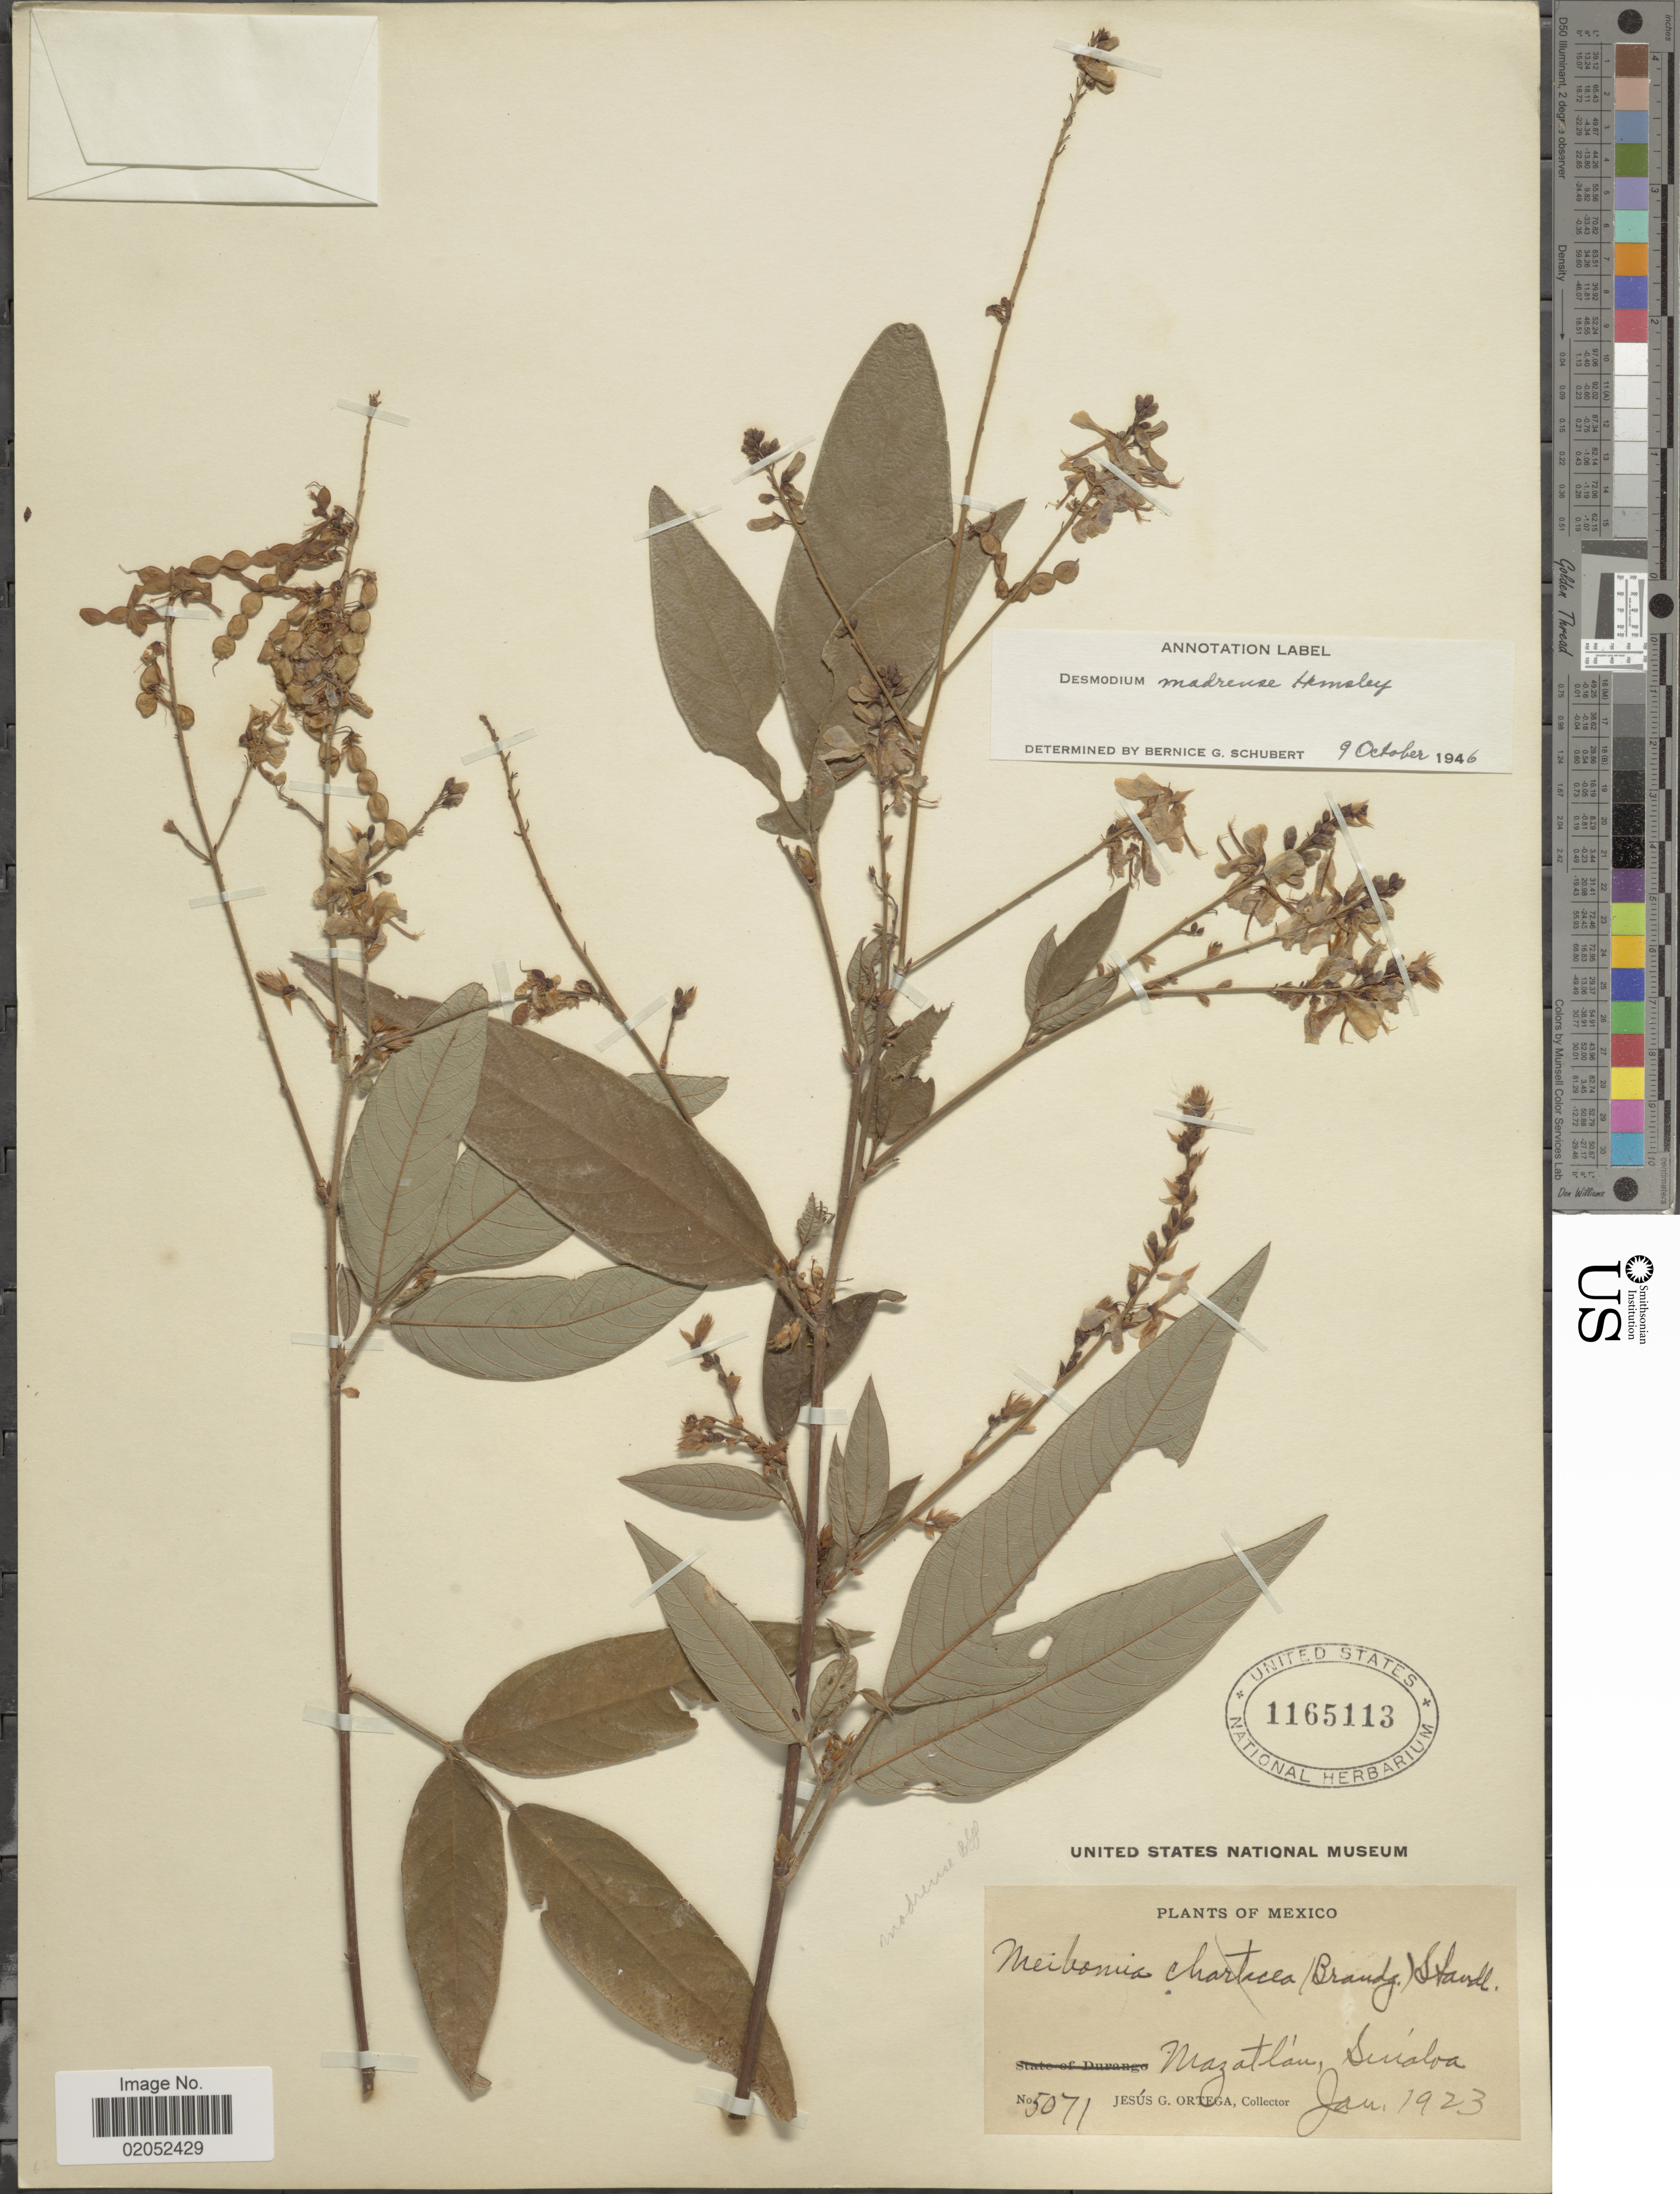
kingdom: Plantae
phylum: Tracheophyta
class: Magnoliopsida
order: Fabales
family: Fabaceae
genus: Desmodium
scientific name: Desmodium madrense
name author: Micheli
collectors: J. Ortega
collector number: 5071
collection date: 1923-01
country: Mexico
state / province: Sinaloa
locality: Mazatlan, Sinaloa.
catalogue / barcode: US 1165113